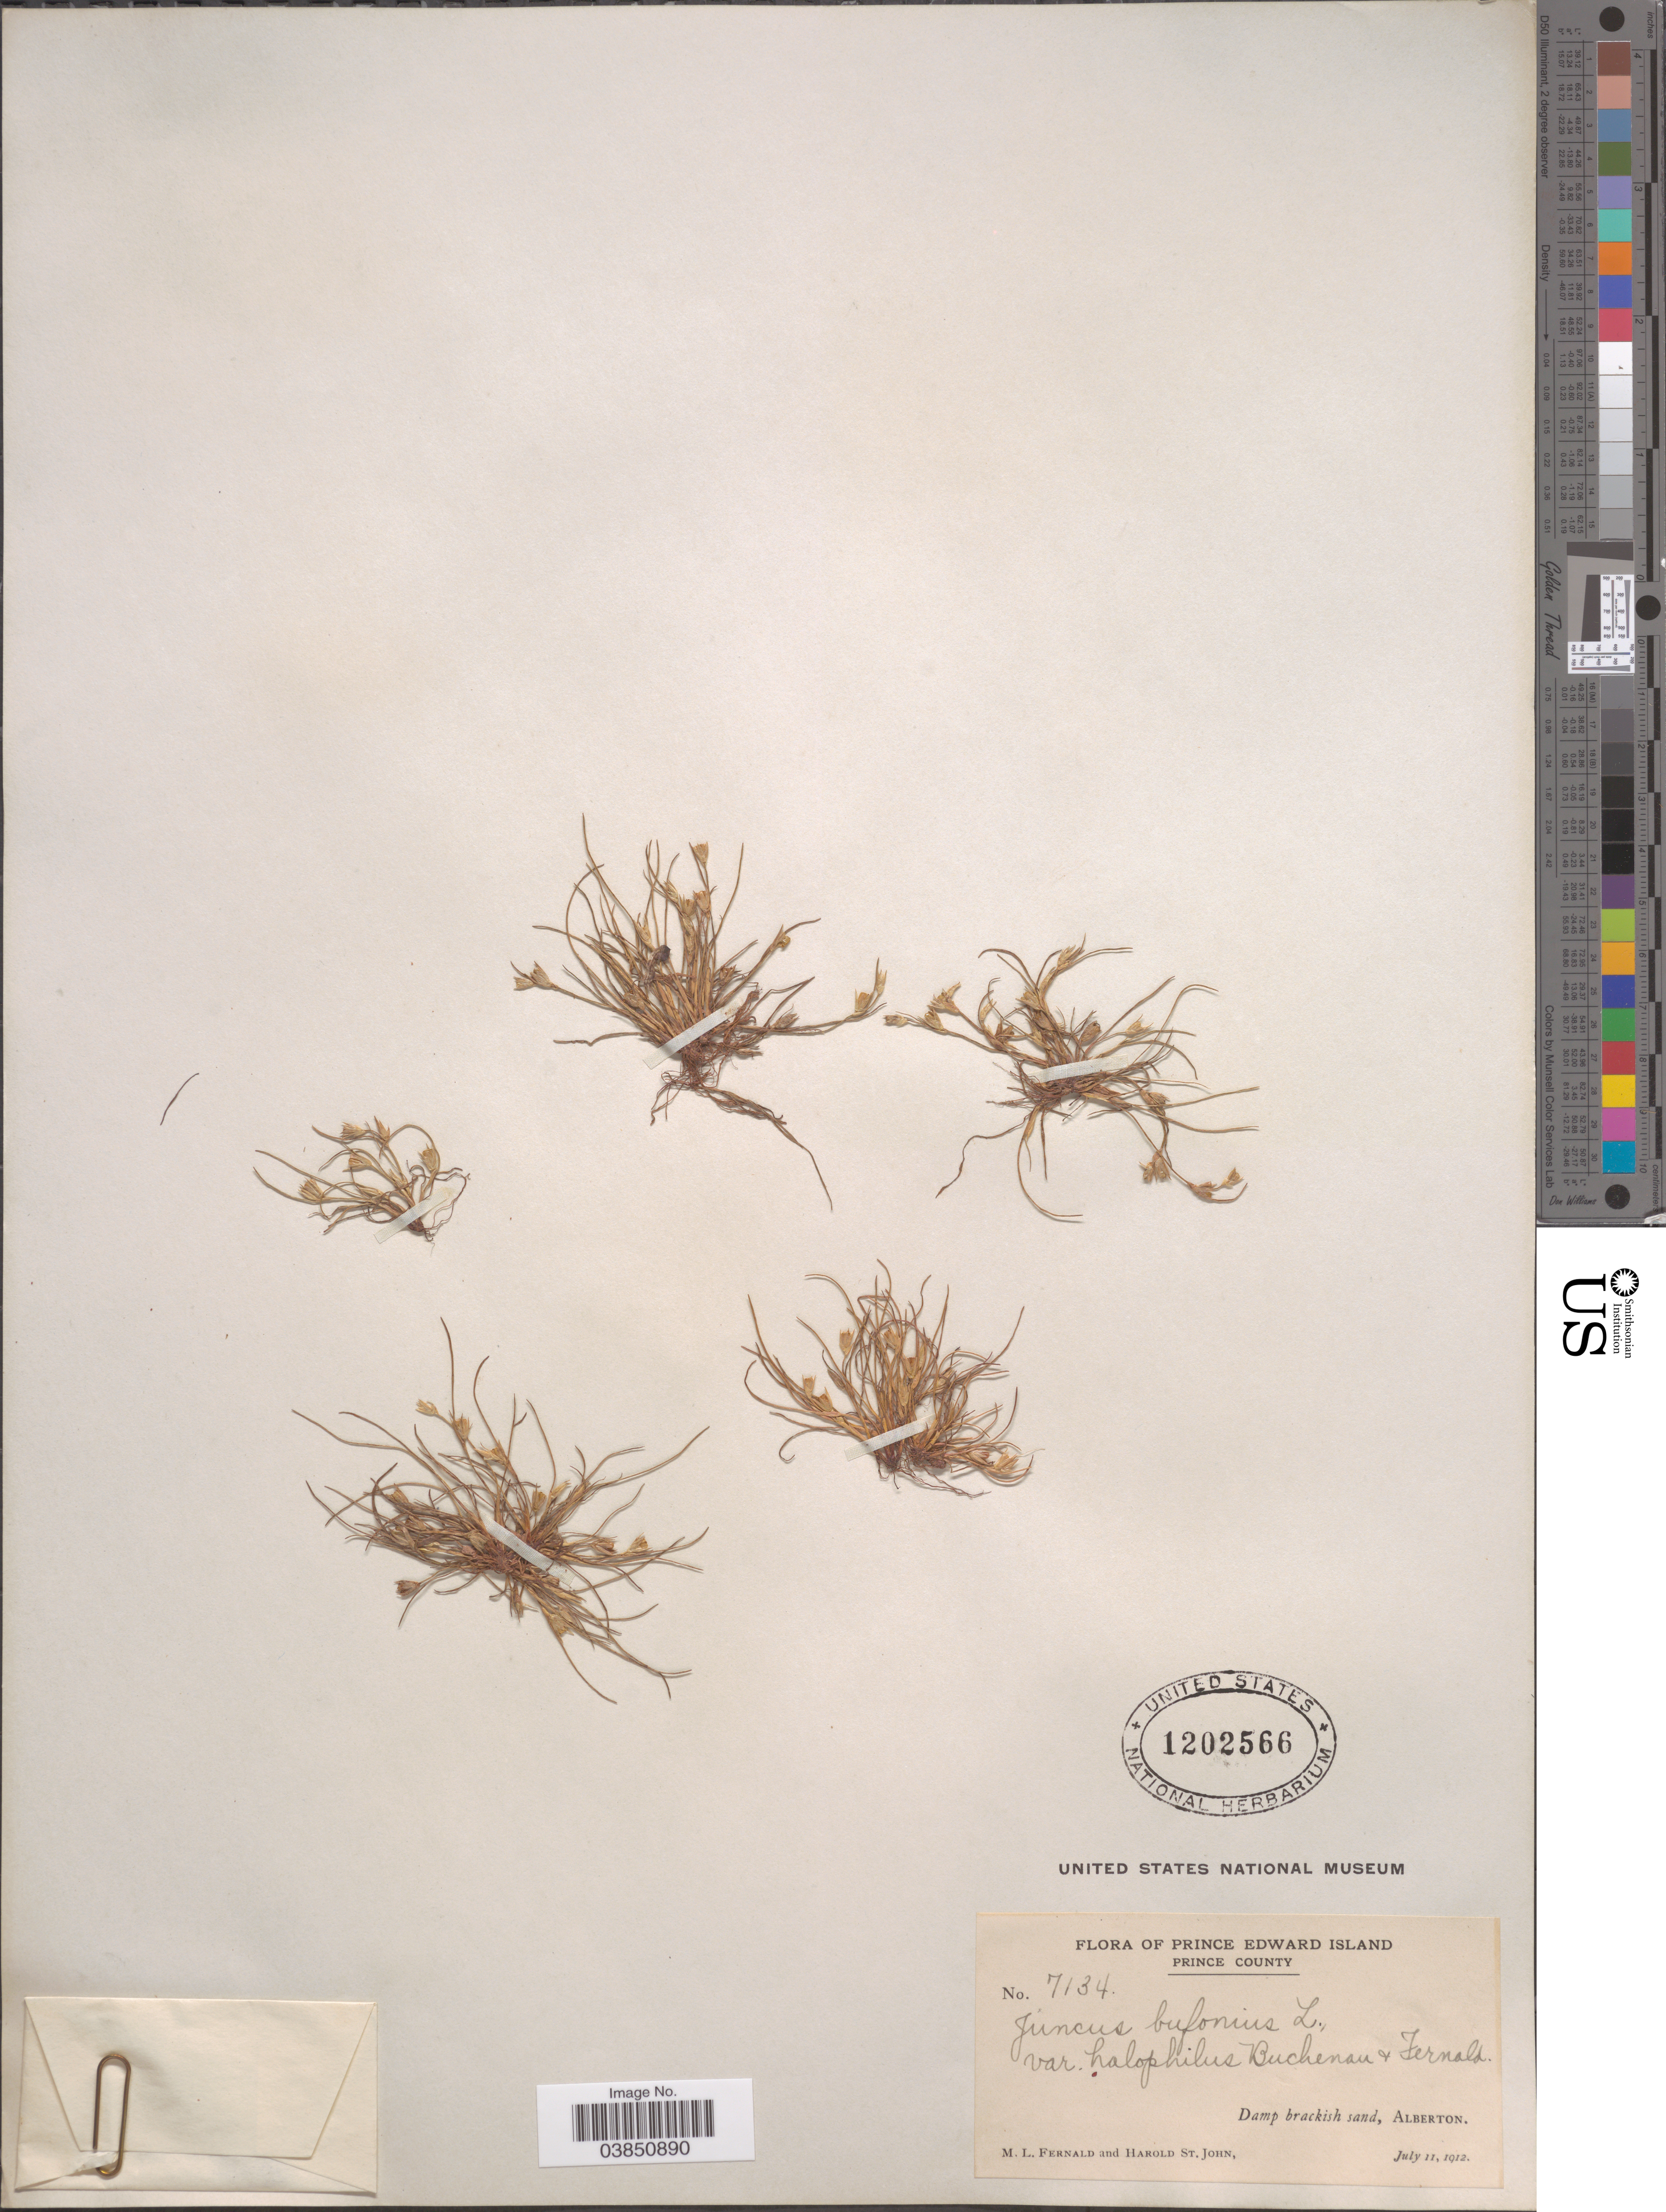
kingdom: Plantae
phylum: Tracheophyta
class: Liliopsida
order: Poales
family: Juncaceae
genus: Juncus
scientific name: Juncus bufonius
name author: L.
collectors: M. L. Fernald & H. St. John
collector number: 7134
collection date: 1912-07-11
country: Canada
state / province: Prince Edward Island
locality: Prince County. Alberton.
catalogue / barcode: US 1202566